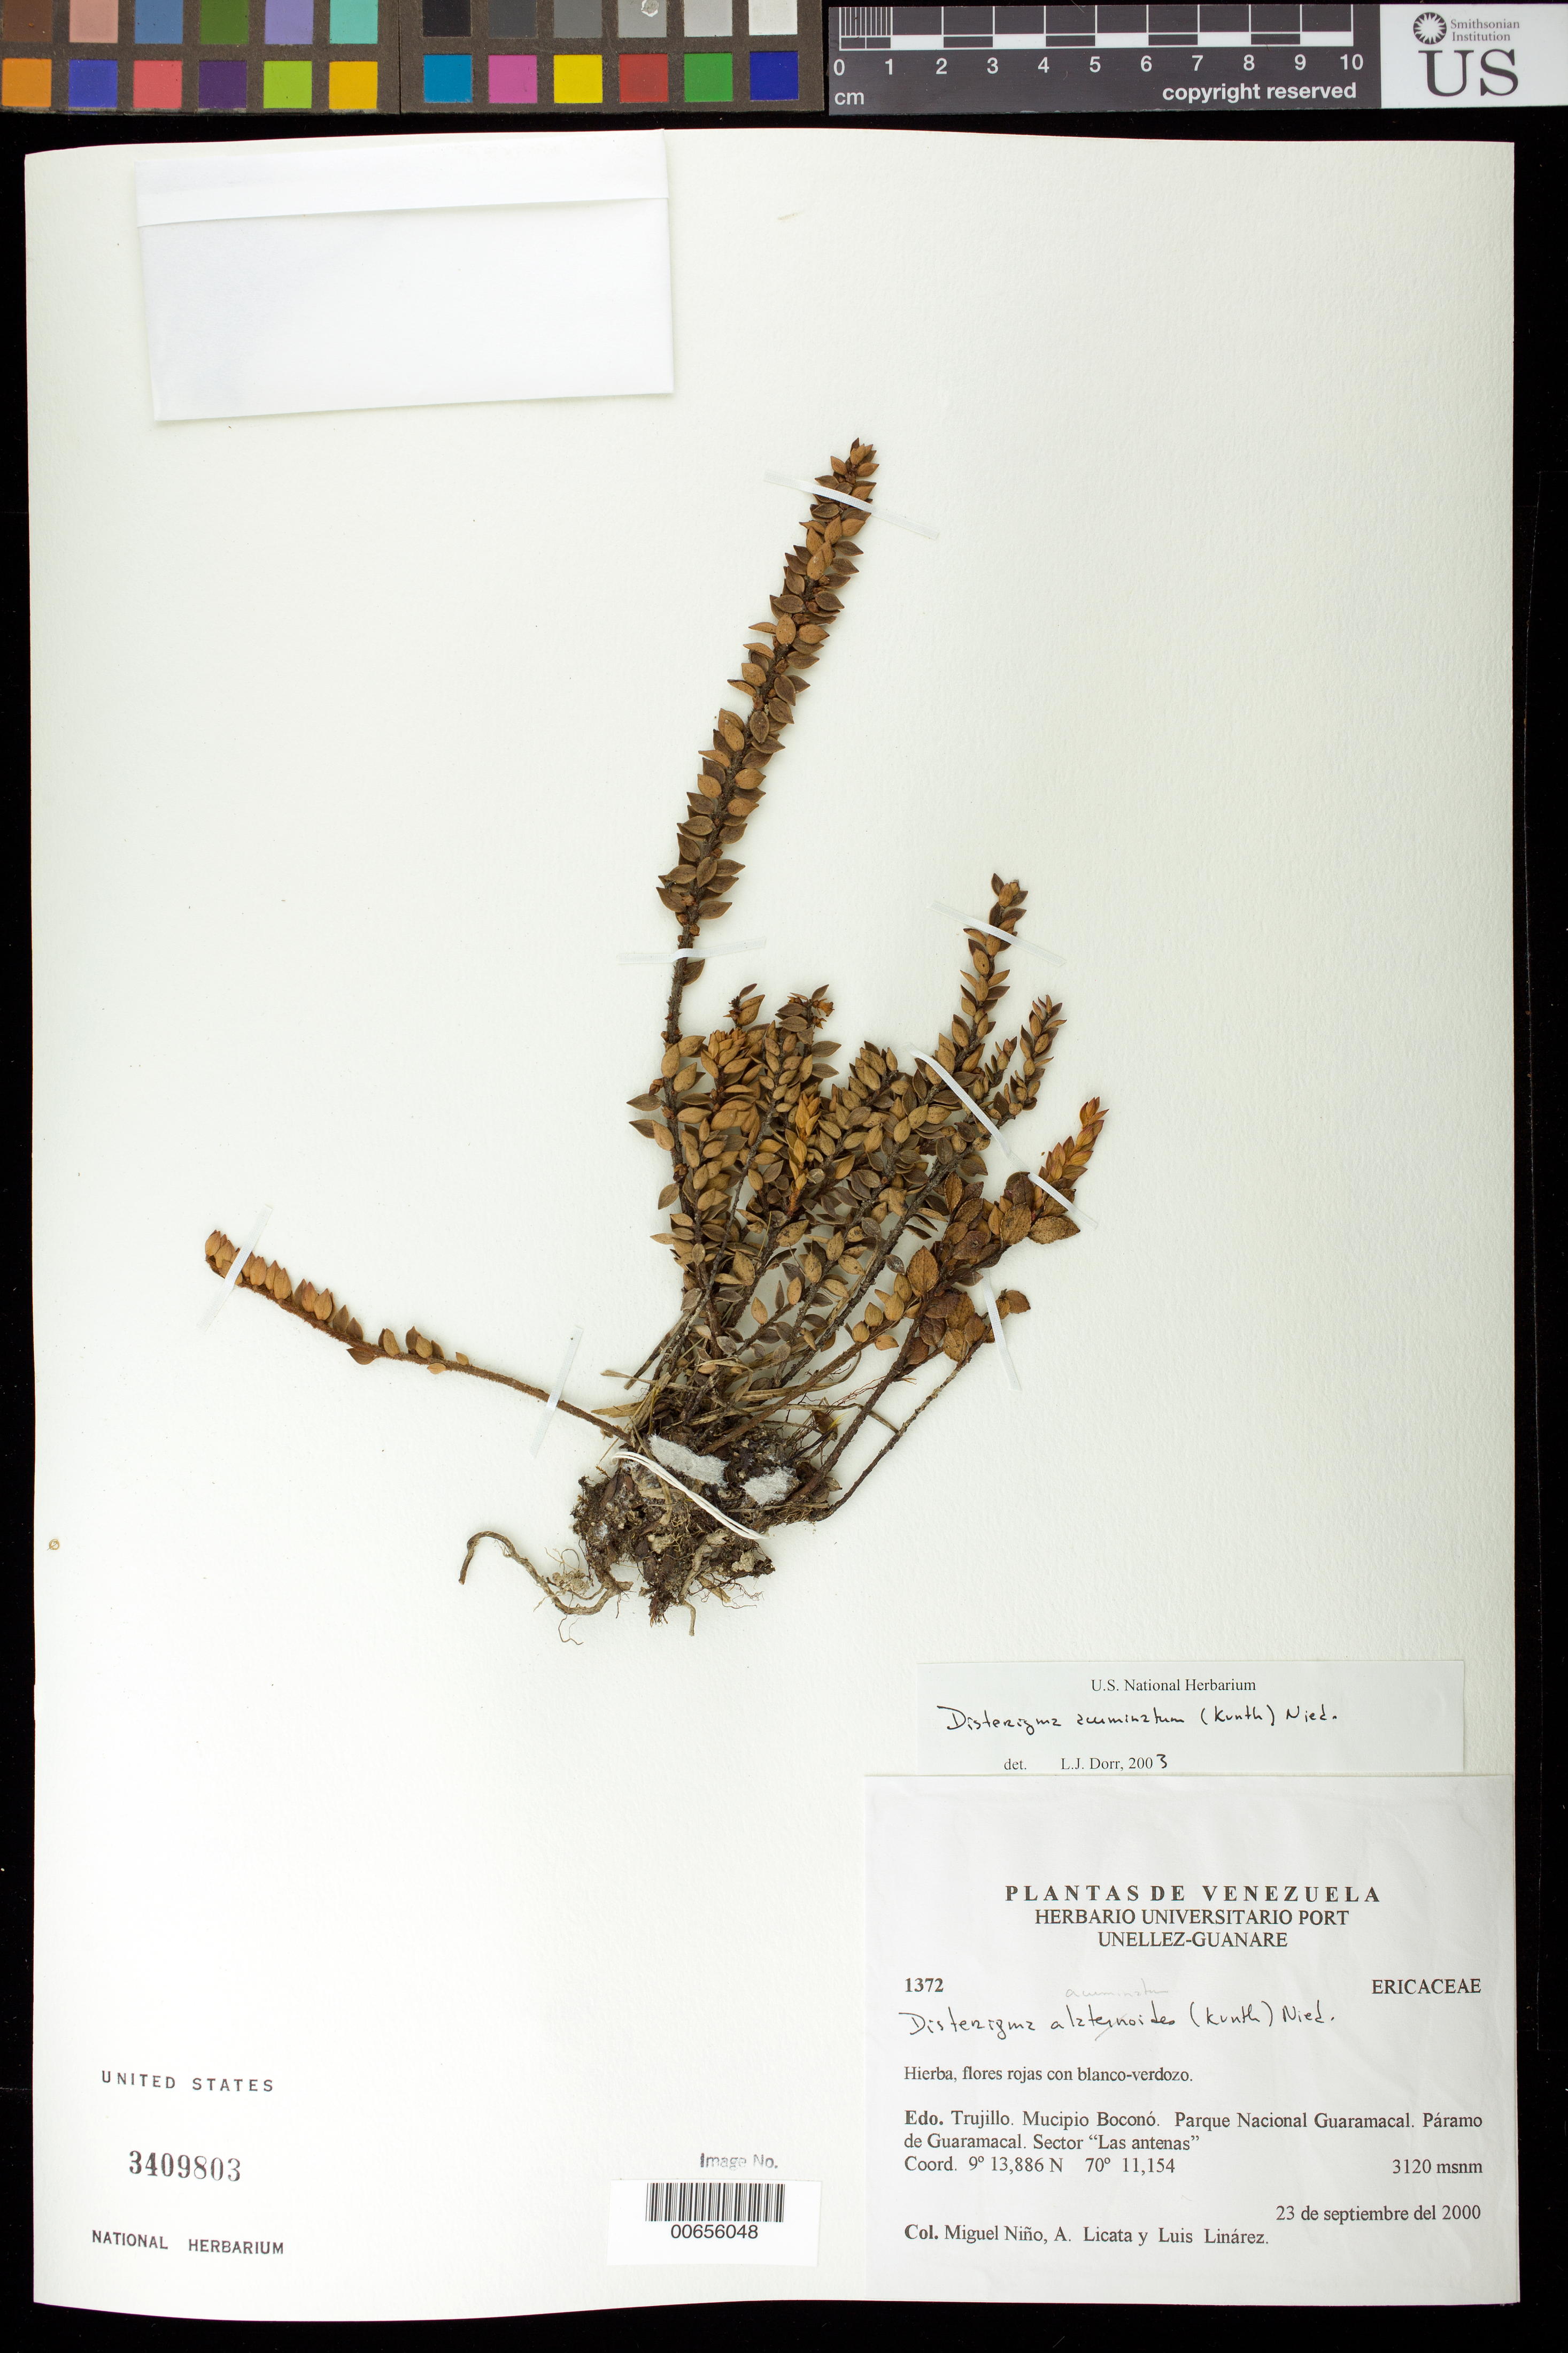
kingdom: Plantae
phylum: Tracheophyta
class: Magnoliopsida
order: Ericales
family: Ericaceae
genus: Disterigma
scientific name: Disterigma alaternoides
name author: (Kunth) Nied.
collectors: S. M. Niño, A. Licata & L. Linárez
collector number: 1372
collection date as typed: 23 Sep 2000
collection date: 2000-09-23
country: Venezuela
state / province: Trujillo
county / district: Boconó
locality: Parque Nacional Guaramacal, Páramo de Guaramacal, sector "Las antenas"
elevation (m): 3120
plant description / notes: PORT, US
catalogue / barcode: US 3409803